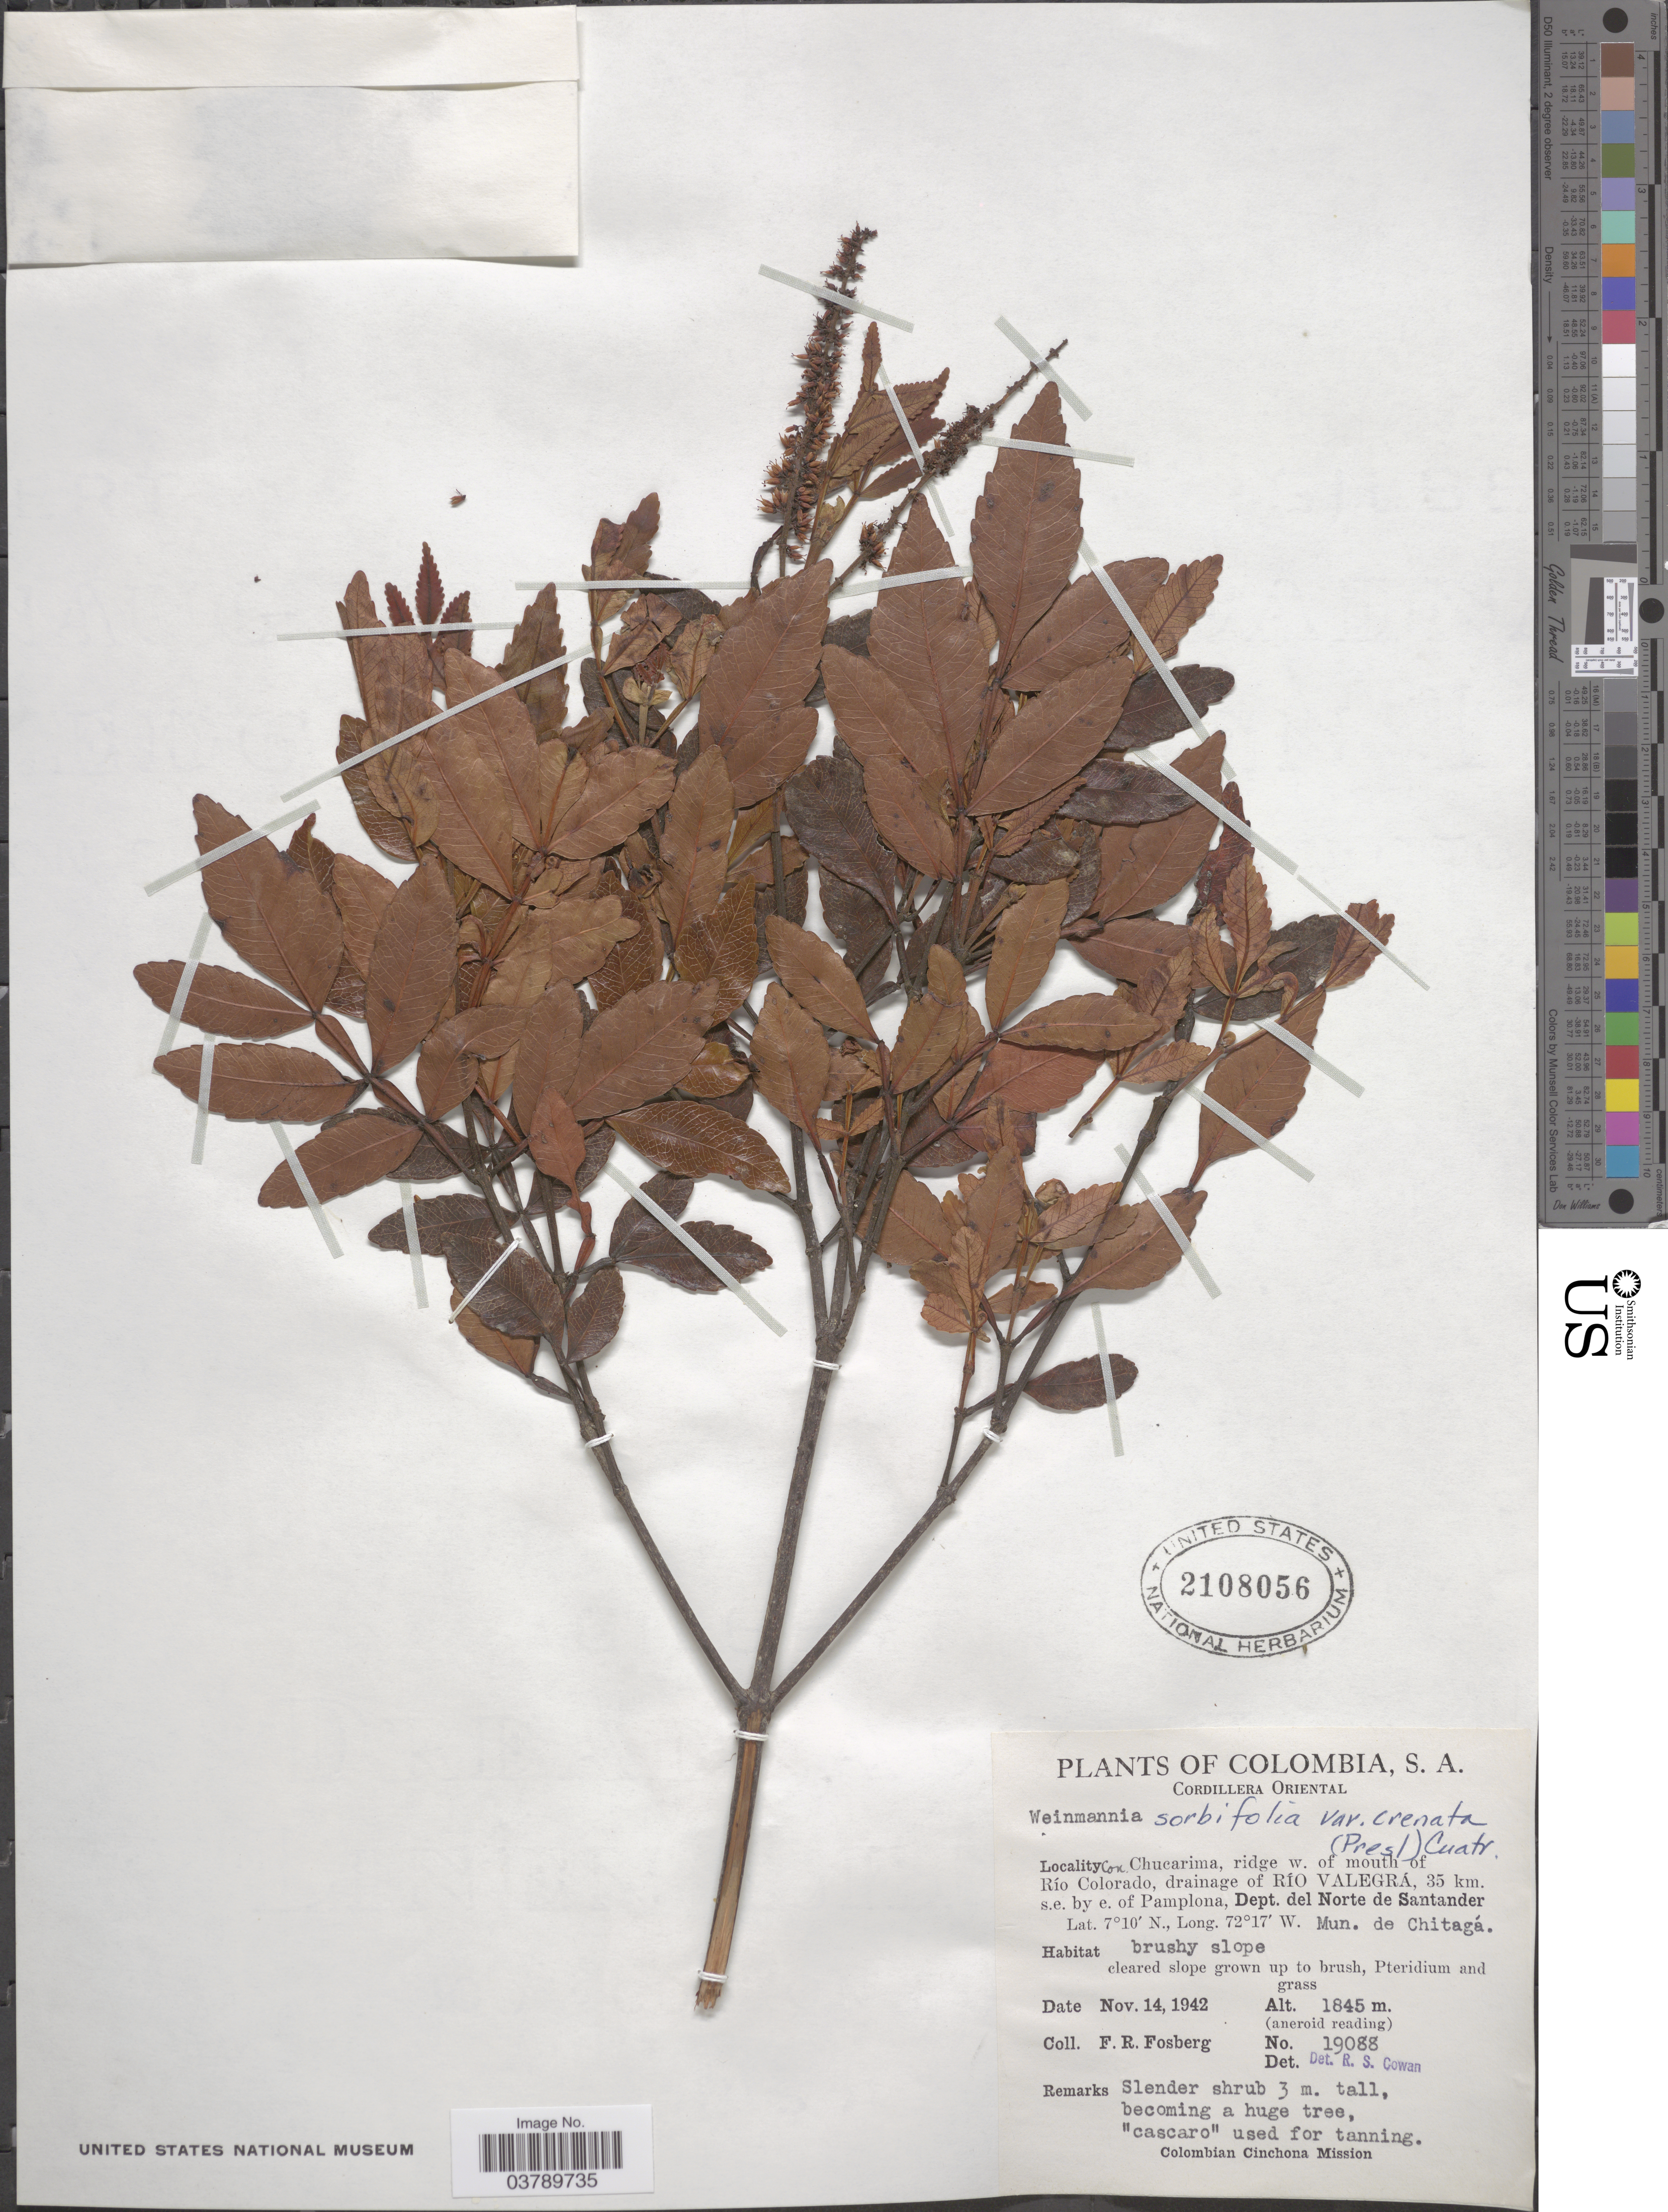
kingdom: Plantae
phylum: Tracheophyta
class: Magnoliopsida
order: Oxalidales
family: Cunoniaceae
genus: Weinmannia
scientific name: Weinmannia sorbifolia var. crenata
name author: Kunth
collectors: F. R. Fosberg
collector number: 19088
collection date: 1942-11-14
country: Colombia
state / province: Norte de Santander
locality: Cordillera Oriental. Chucarima, ridge w. of mouth of Río Colorado, drainage of Río Valegrá, 35 km. s.e. by e. of Pamplona, Dept. del Norte de Santander. Mun. de Chitagá.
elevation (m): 1845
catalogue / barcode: US 2108056